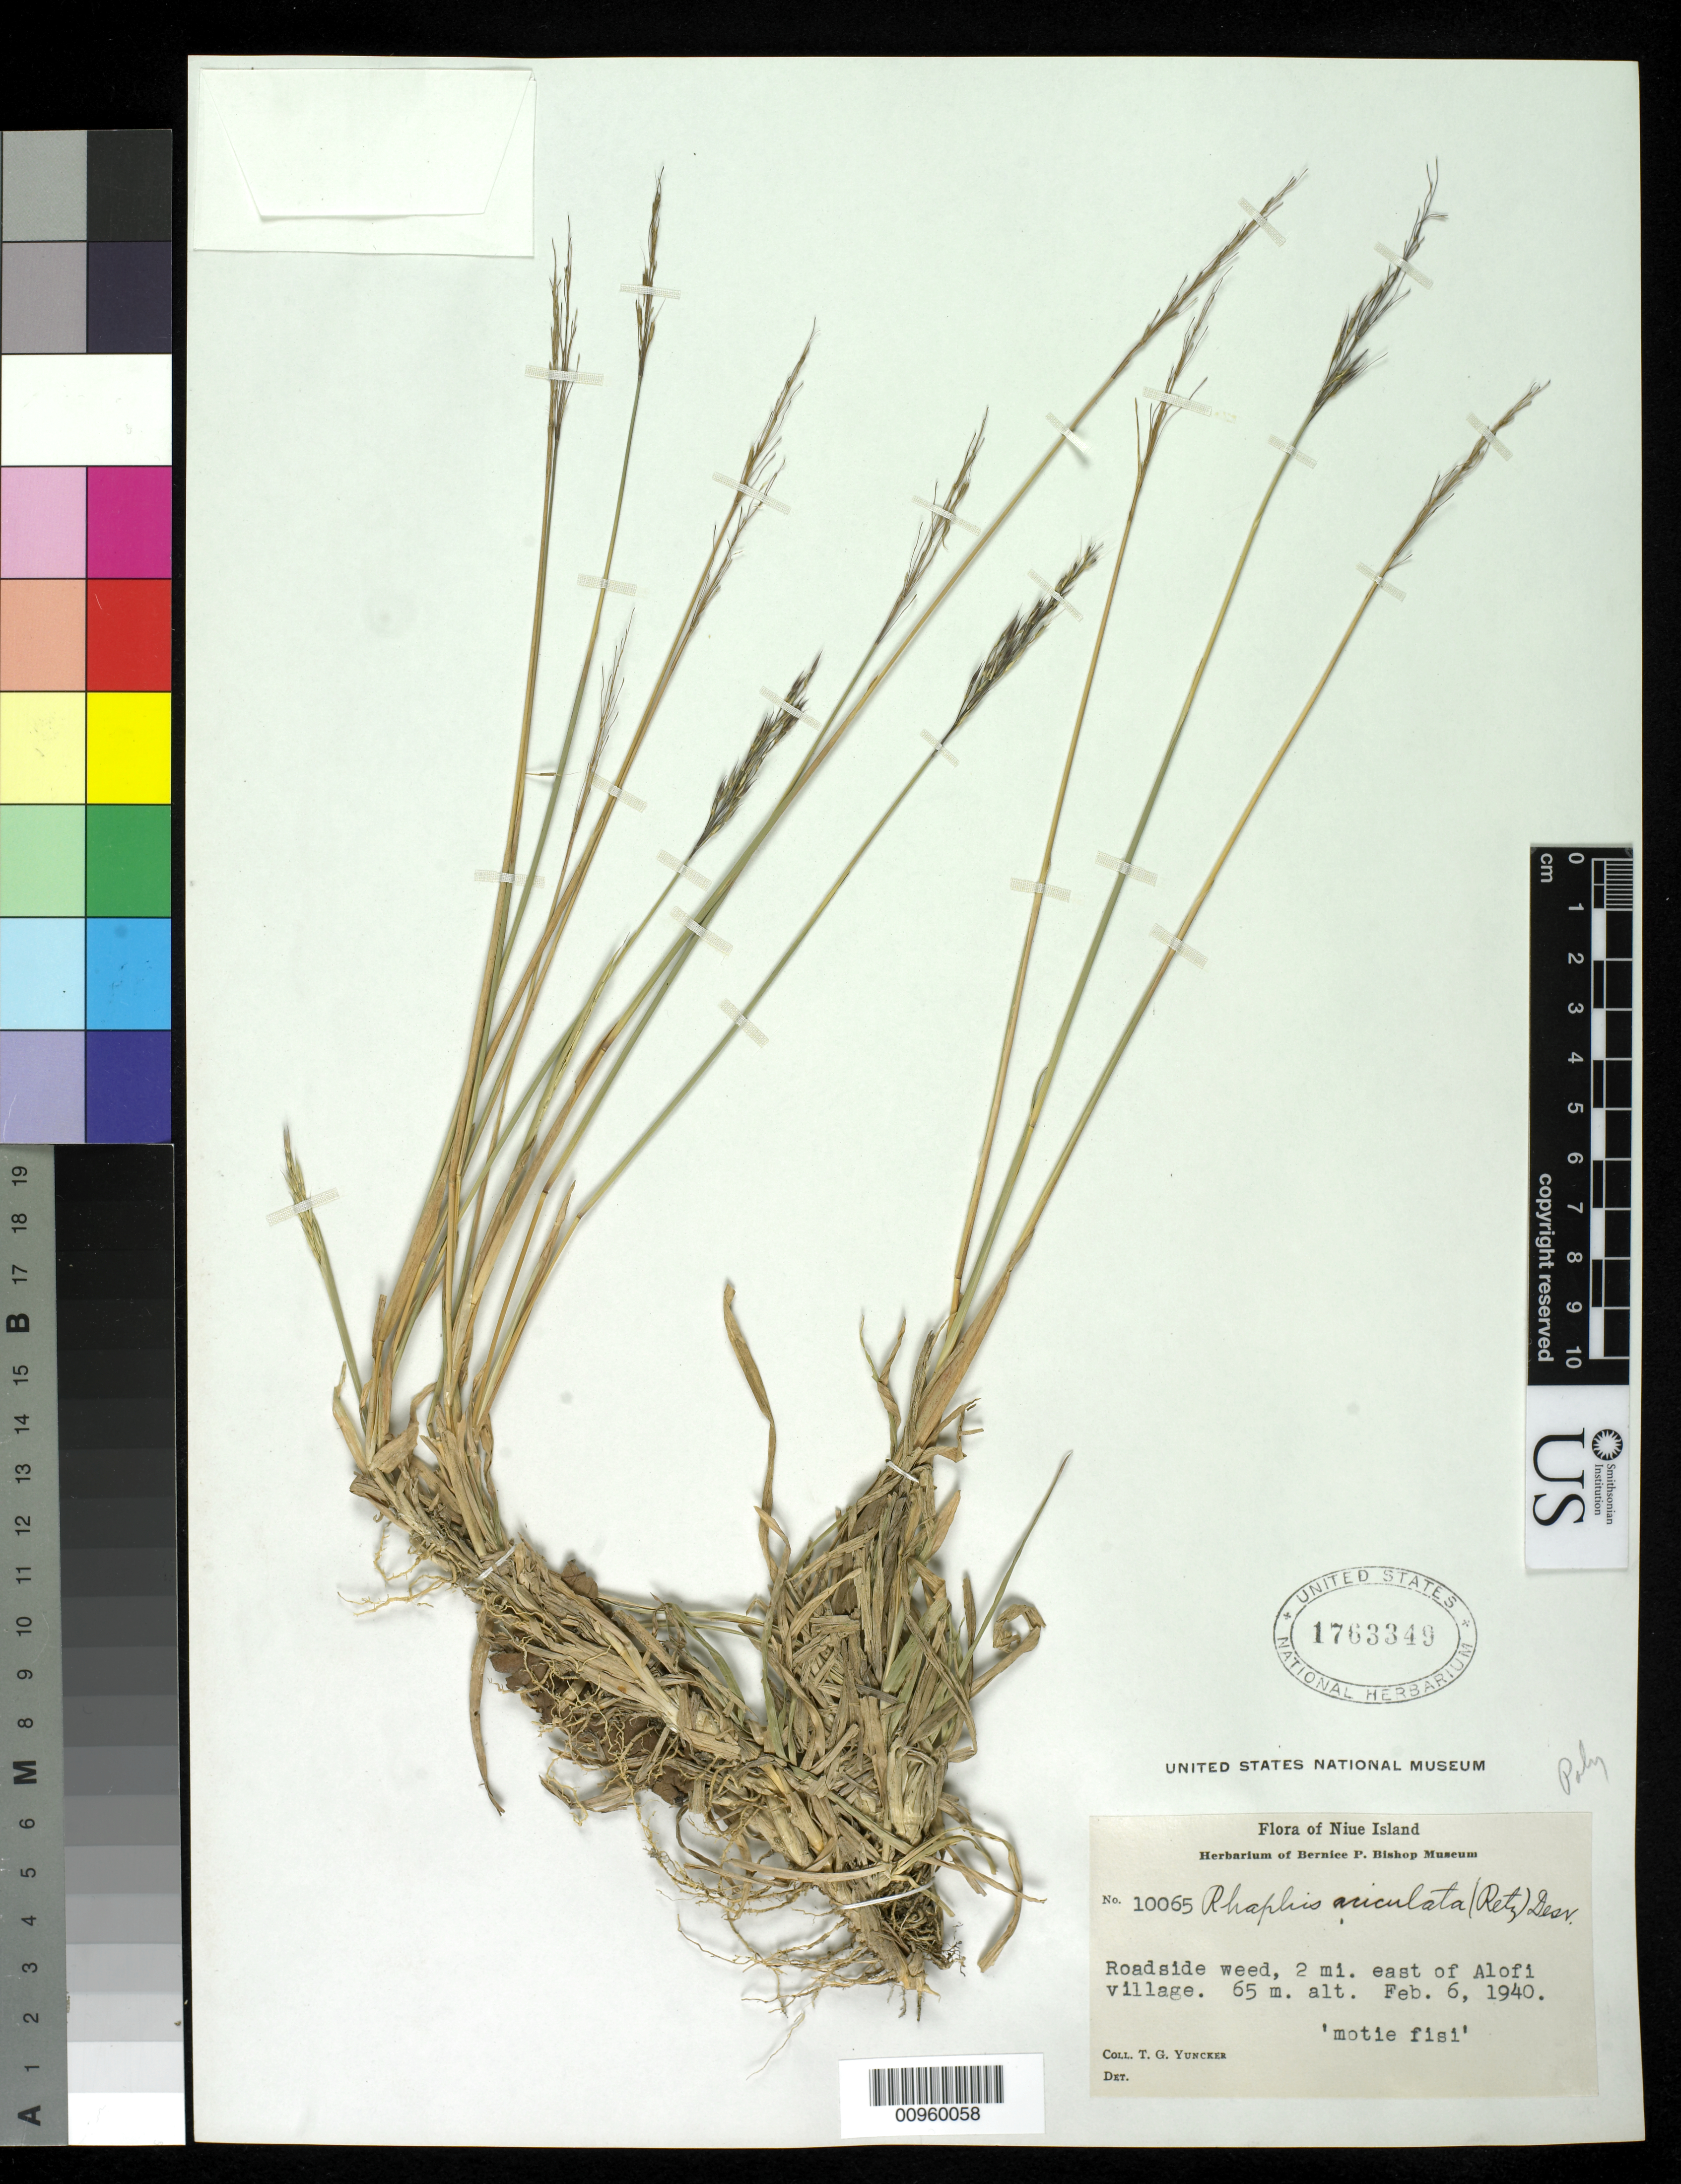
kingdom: Plantae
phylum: Tracheophyta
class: Liliopsida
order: Poales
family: Poaceae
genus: Rhaphis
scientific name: Rhaphis aciculata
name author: (Retz.) Honda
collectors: T. G. Yuncker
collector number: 10065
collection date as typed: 06 Feb 1940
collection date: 1940-02-06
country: Niue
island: Niue I.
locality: E of Alofi village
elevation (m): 65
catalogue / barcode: US 1763349